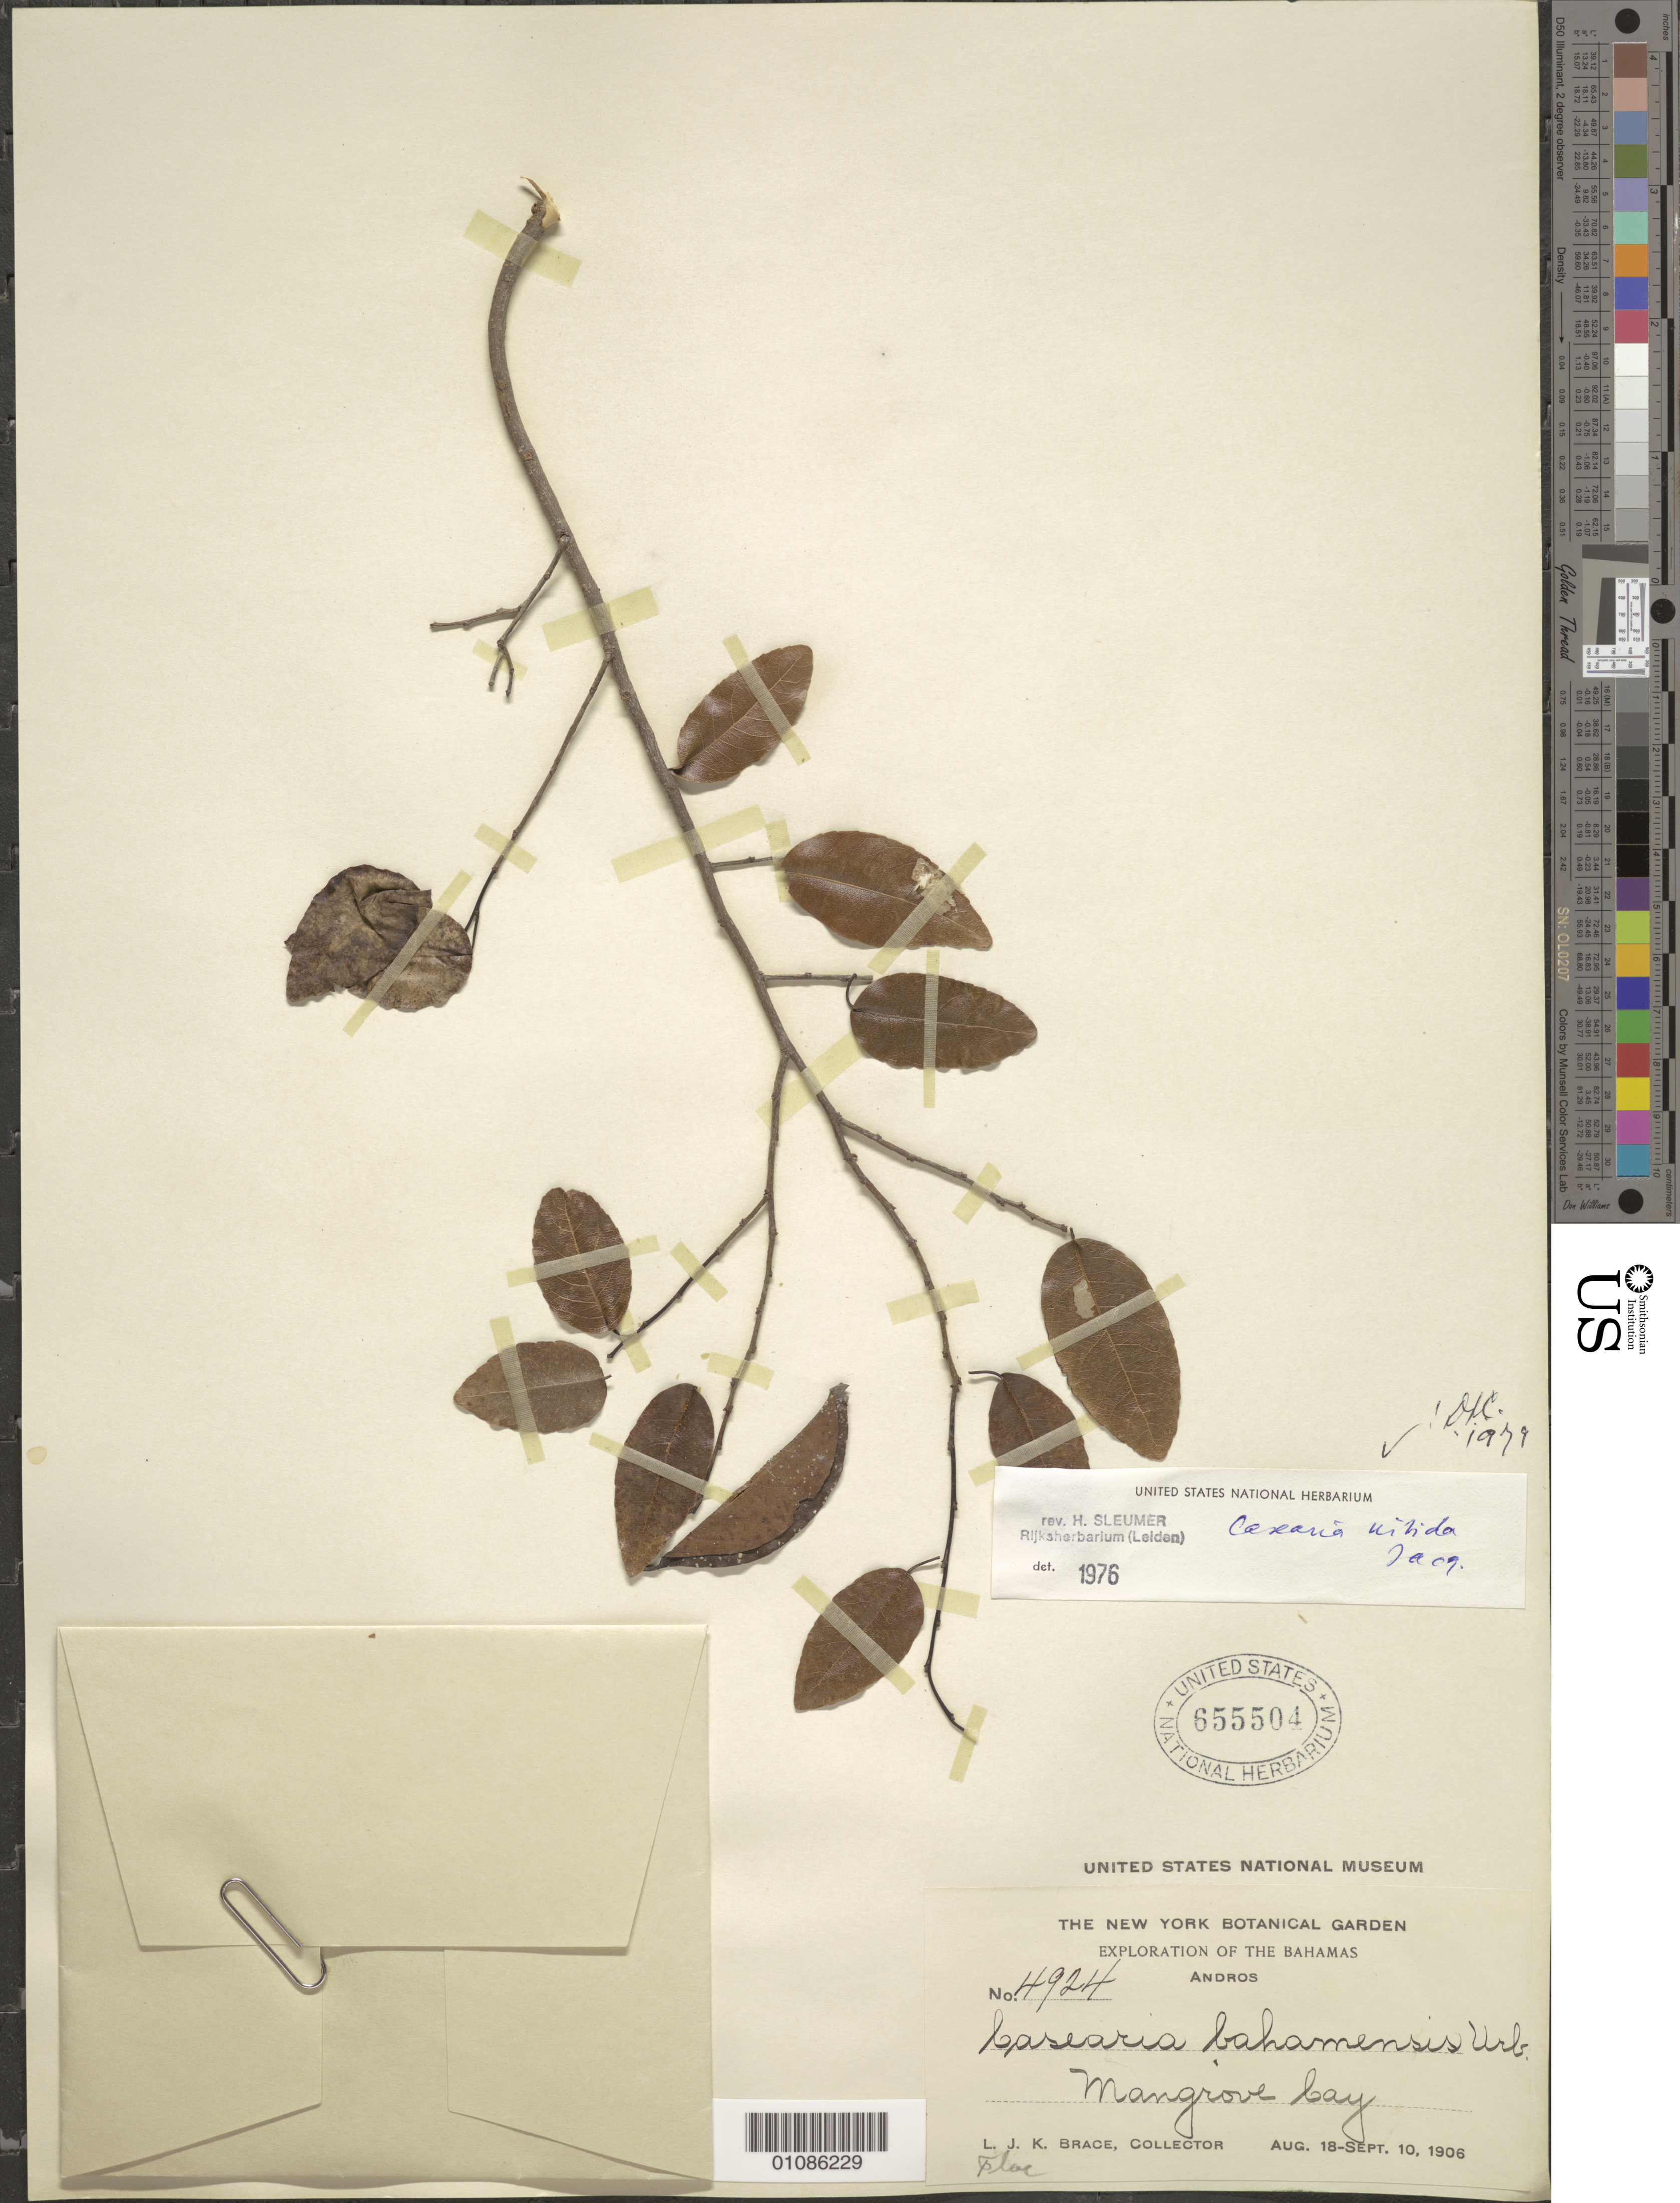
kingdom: Plantae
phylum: Tracheophyta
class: Magnoliopsida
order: Malpighiales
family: Salicaceae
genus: Casearia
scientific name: Casearia bahamensis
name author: Urb.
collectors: L. J. K. Brace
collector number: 4924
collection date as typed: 18 Aug 1906 and 01 Sep 1906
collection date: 1906-08-18,1906-09-01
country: Bahamas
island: Andros I.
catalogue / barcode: US 655504